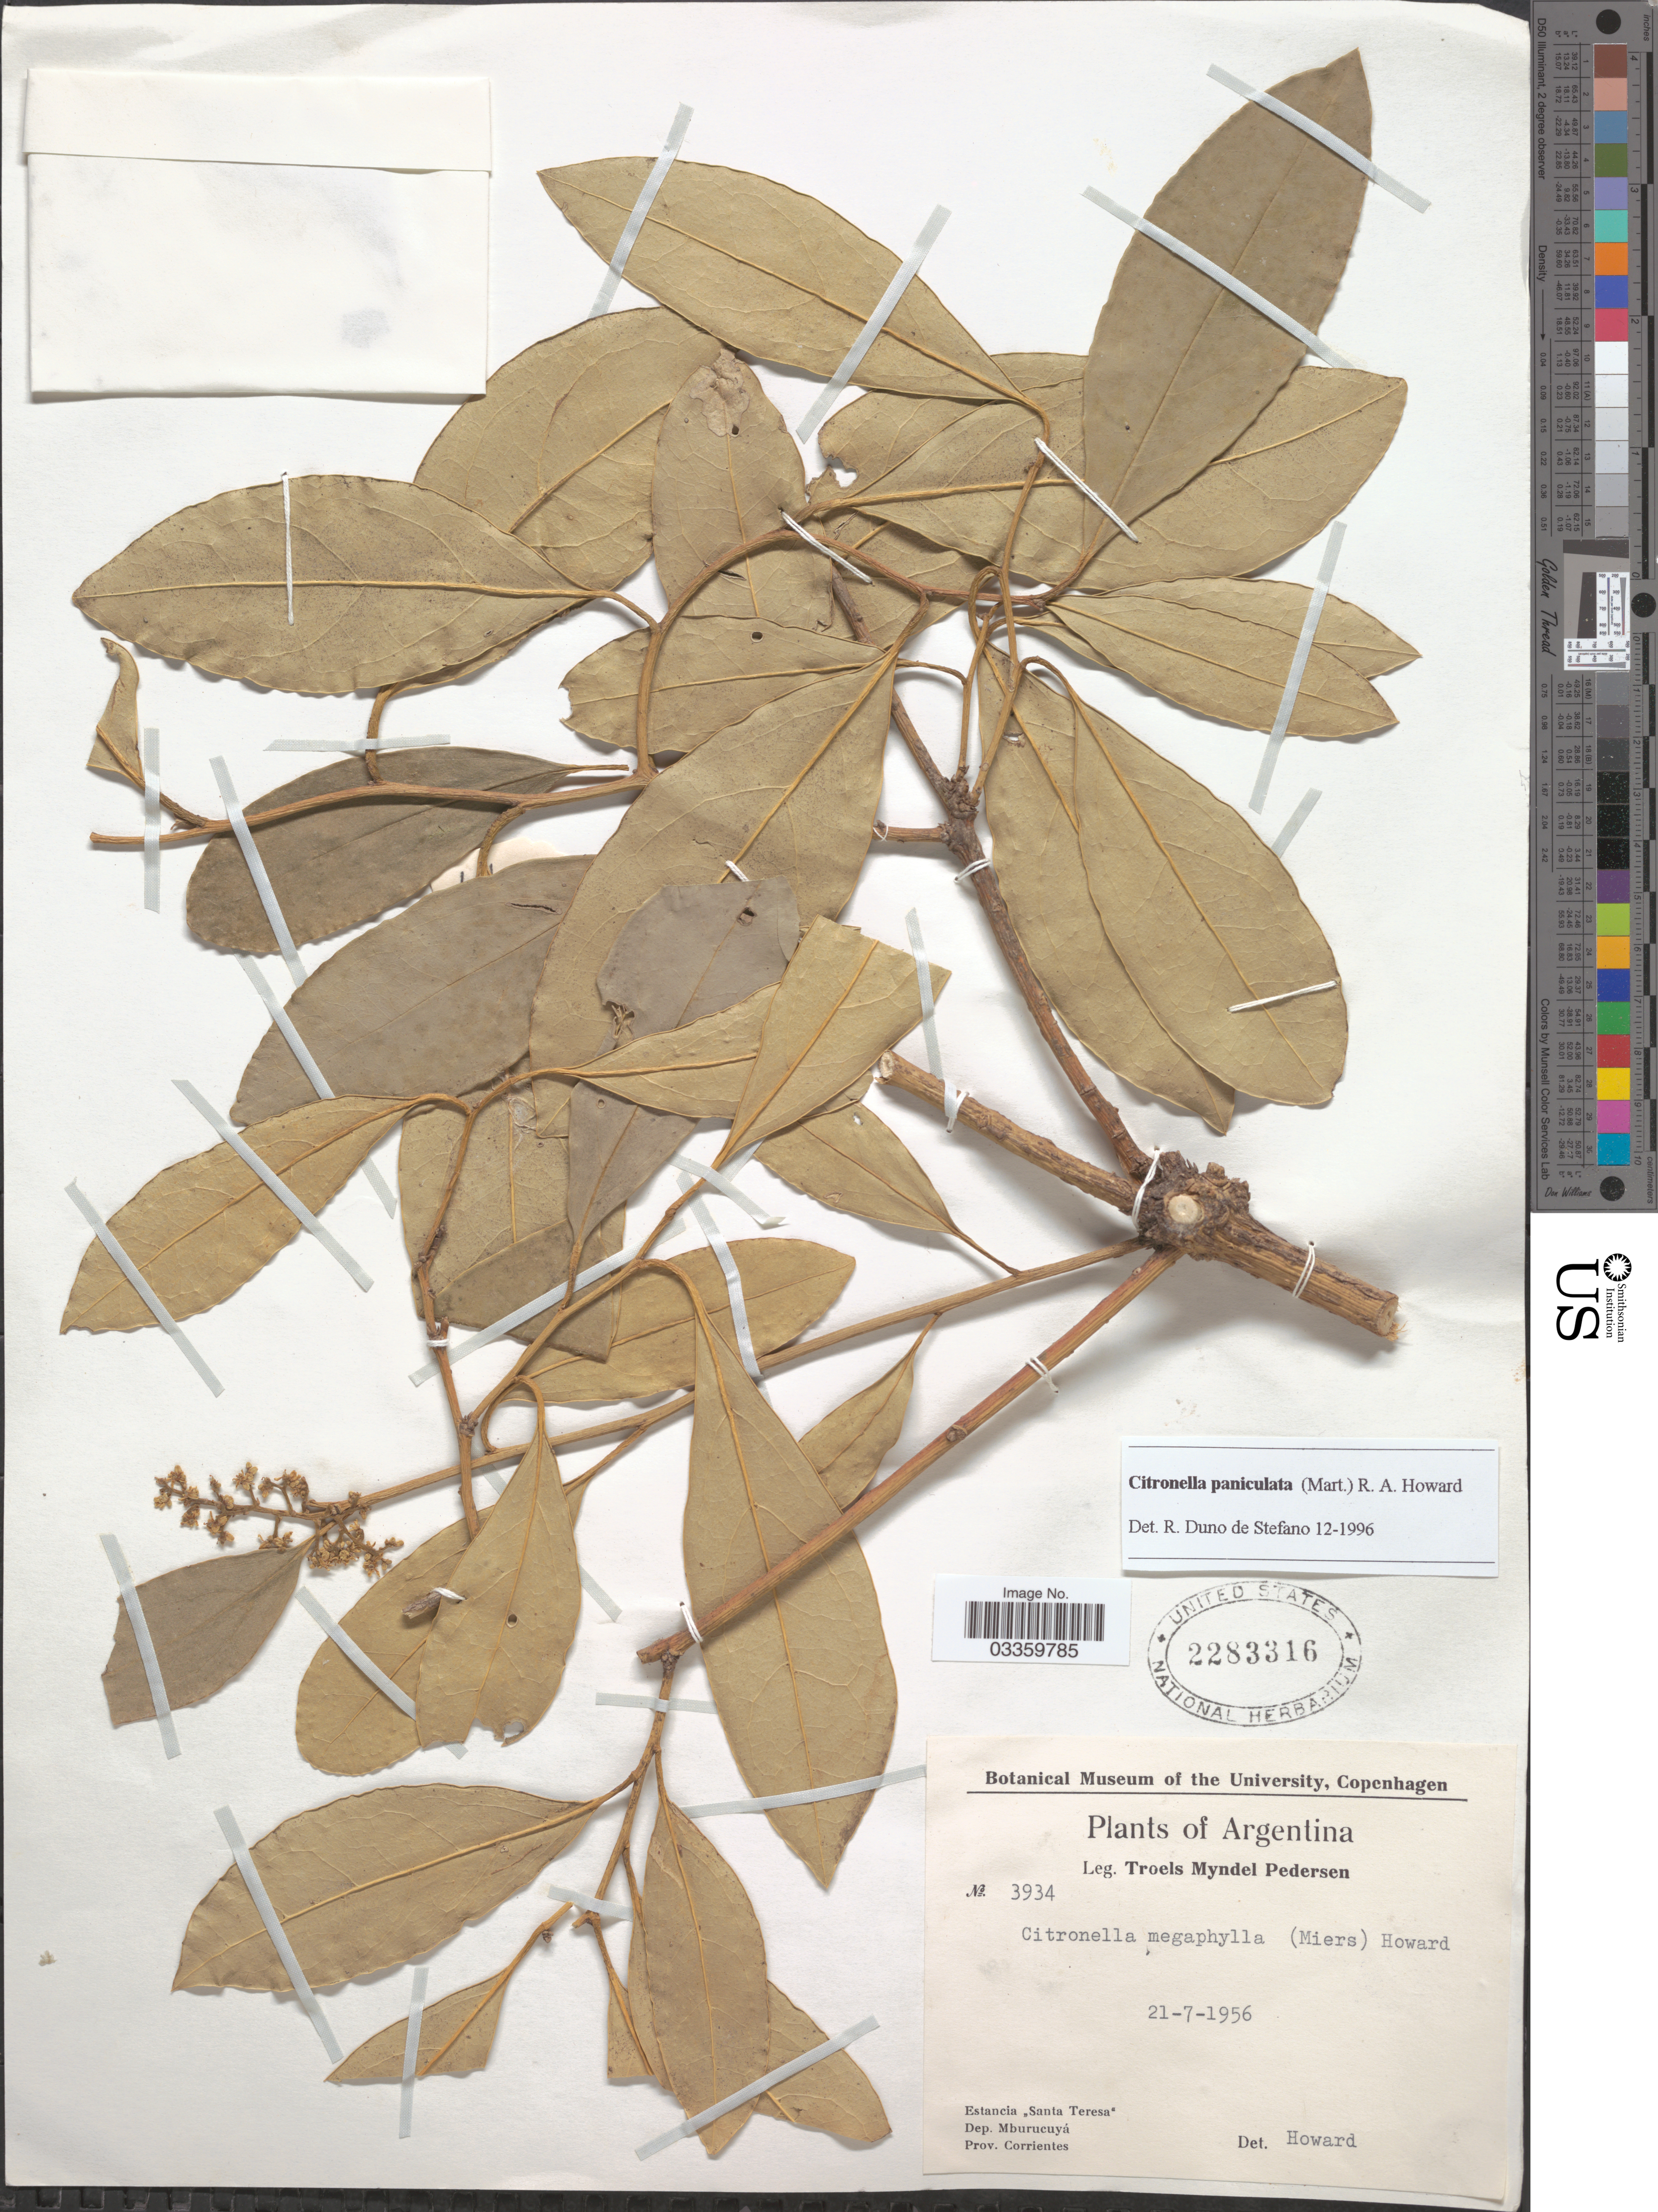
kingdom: Plantae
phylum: Tracheophyta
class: Magnoliopsida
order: Cardiopteridales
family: Cardiopteridaceae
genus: Citronella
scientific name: Citronella paniculata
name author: (Mart.) R.A. Howard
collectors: T. Pederson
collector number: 3934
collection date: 1956-07-21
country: Argentina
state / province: Corrientes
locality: Estancia "Santa Teresa". Dep. Mburucuyá, Prov. Corrientes.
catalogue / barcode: US 2283316